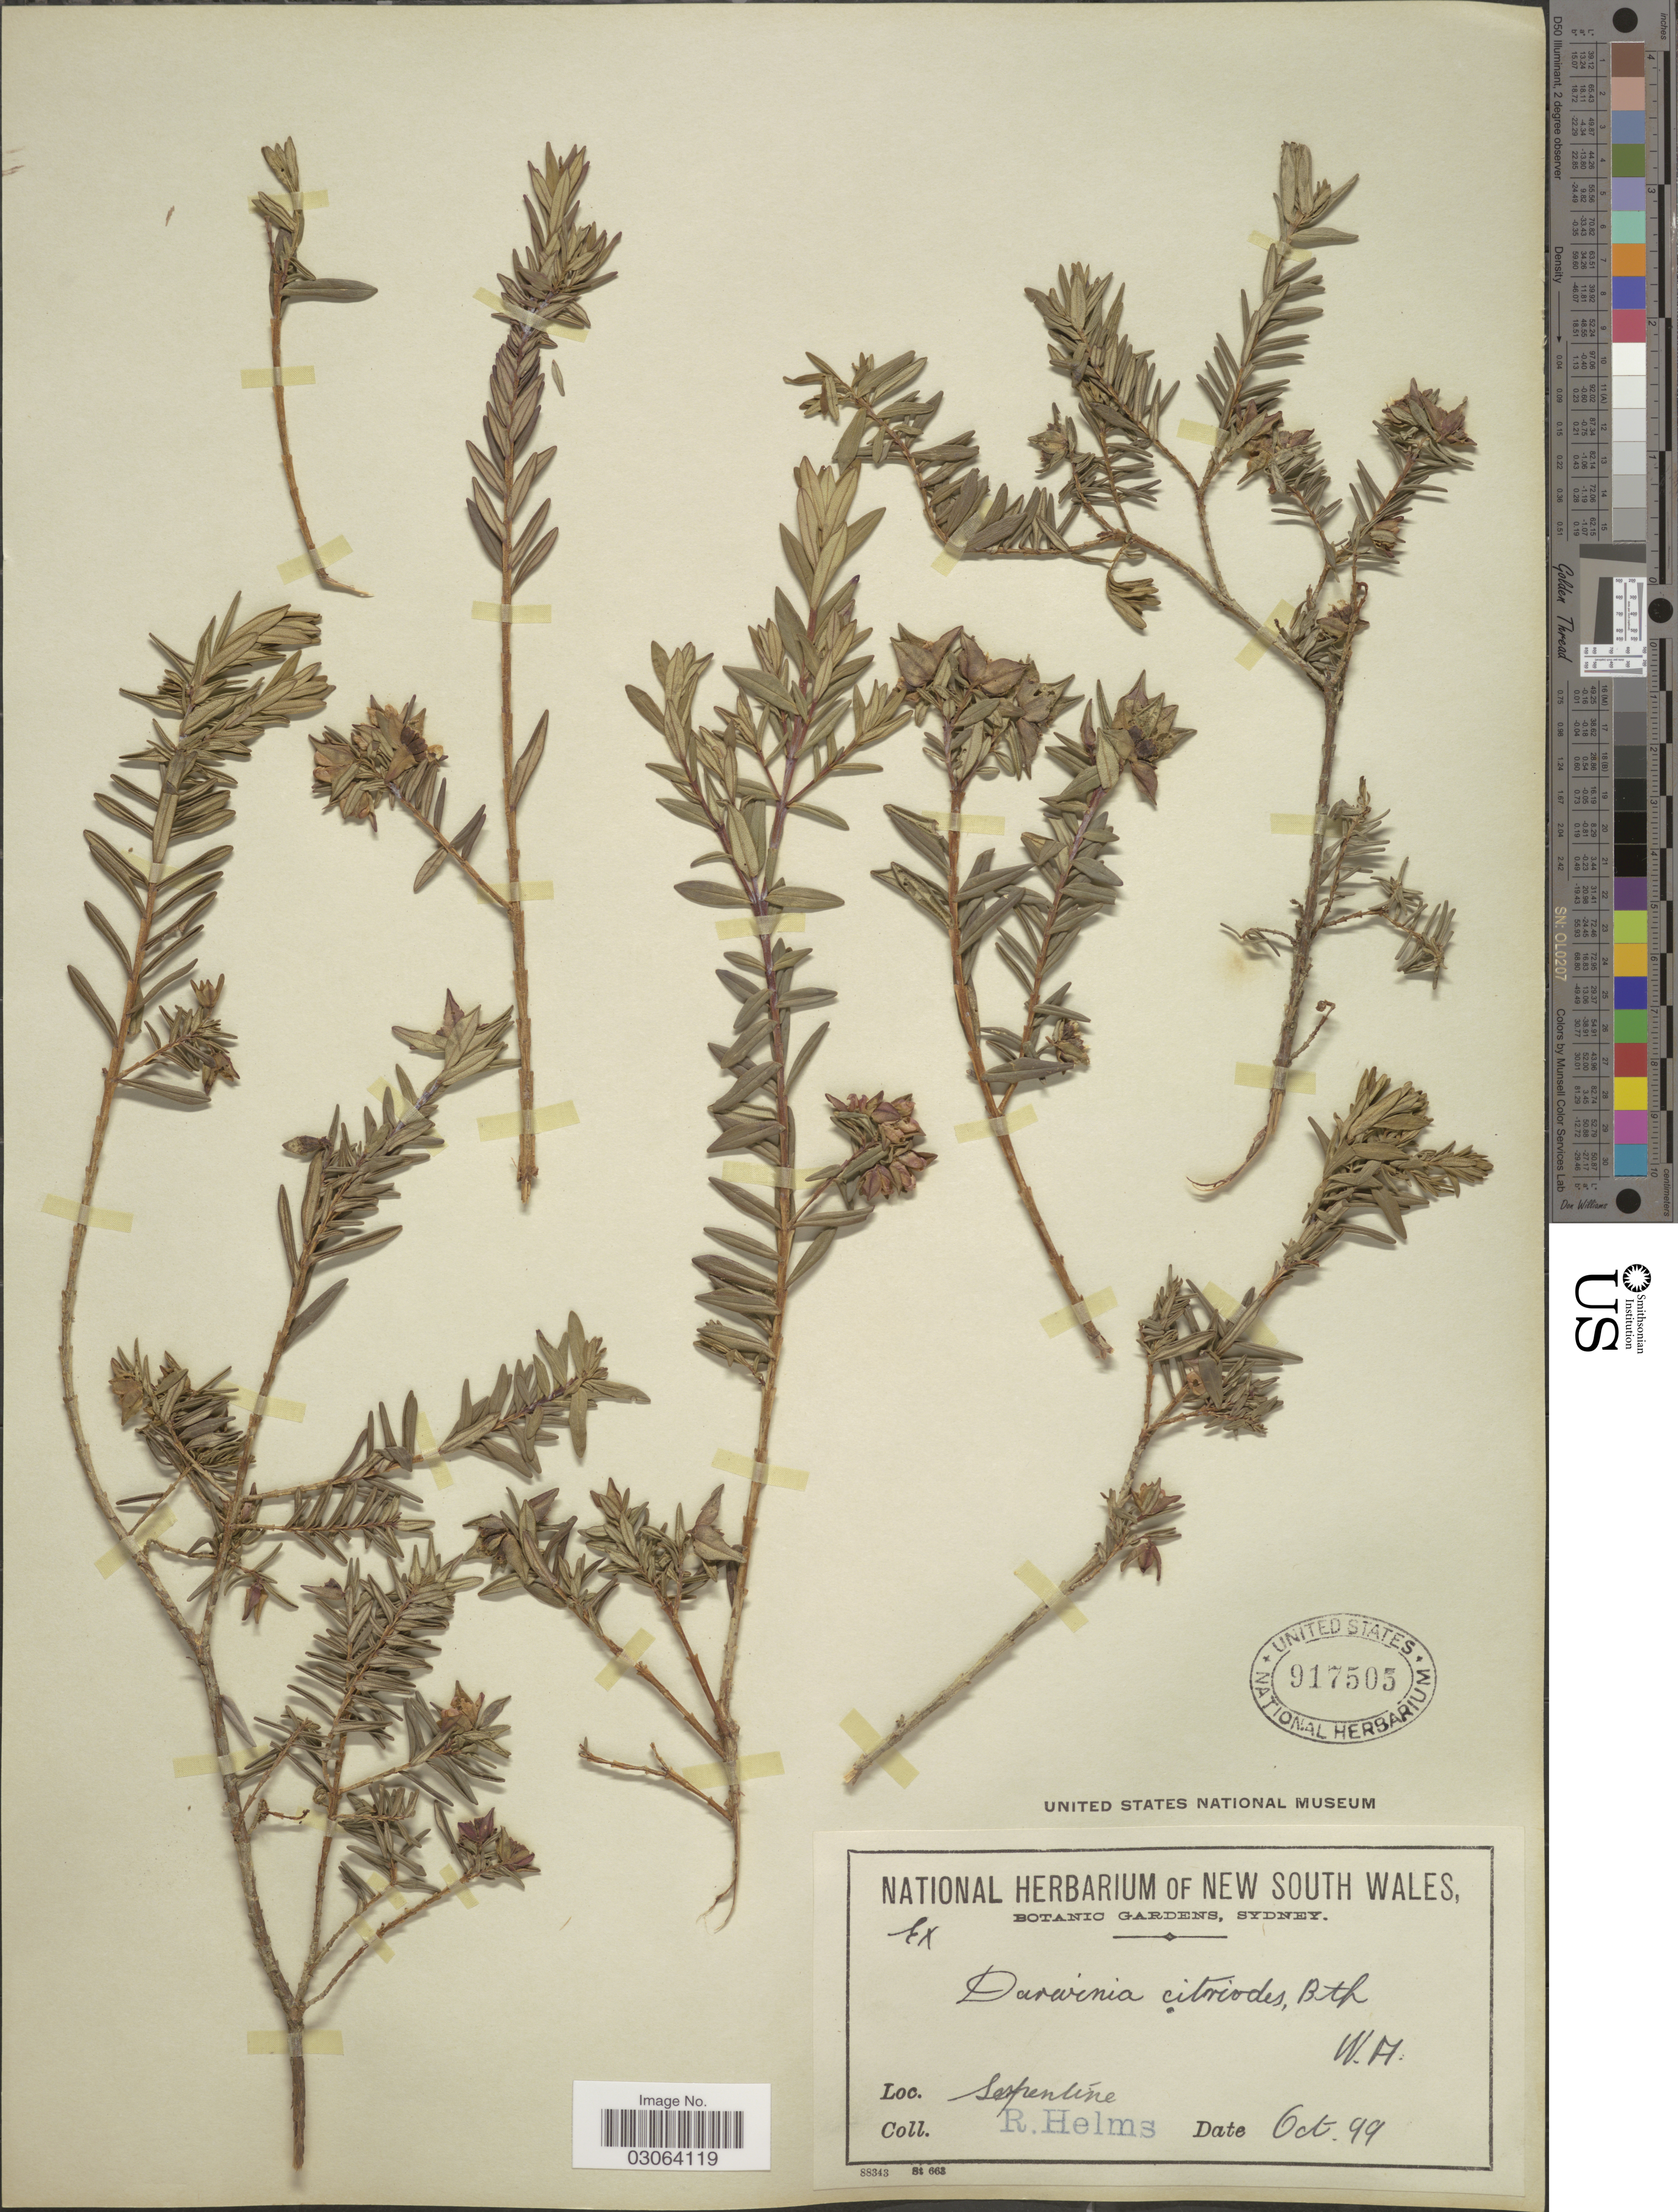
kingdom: Plantae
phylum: Tracheophyta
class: Magnoliopsida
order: Myrtales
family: Myrtaceae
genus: Darwinia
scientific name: Darwinia citriodora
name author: Benth.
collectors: R. Helms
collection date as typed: Transcribed d/m/y: /10/99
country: Australia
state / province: Western Australia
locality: Serpentine.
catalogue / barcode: US 917505